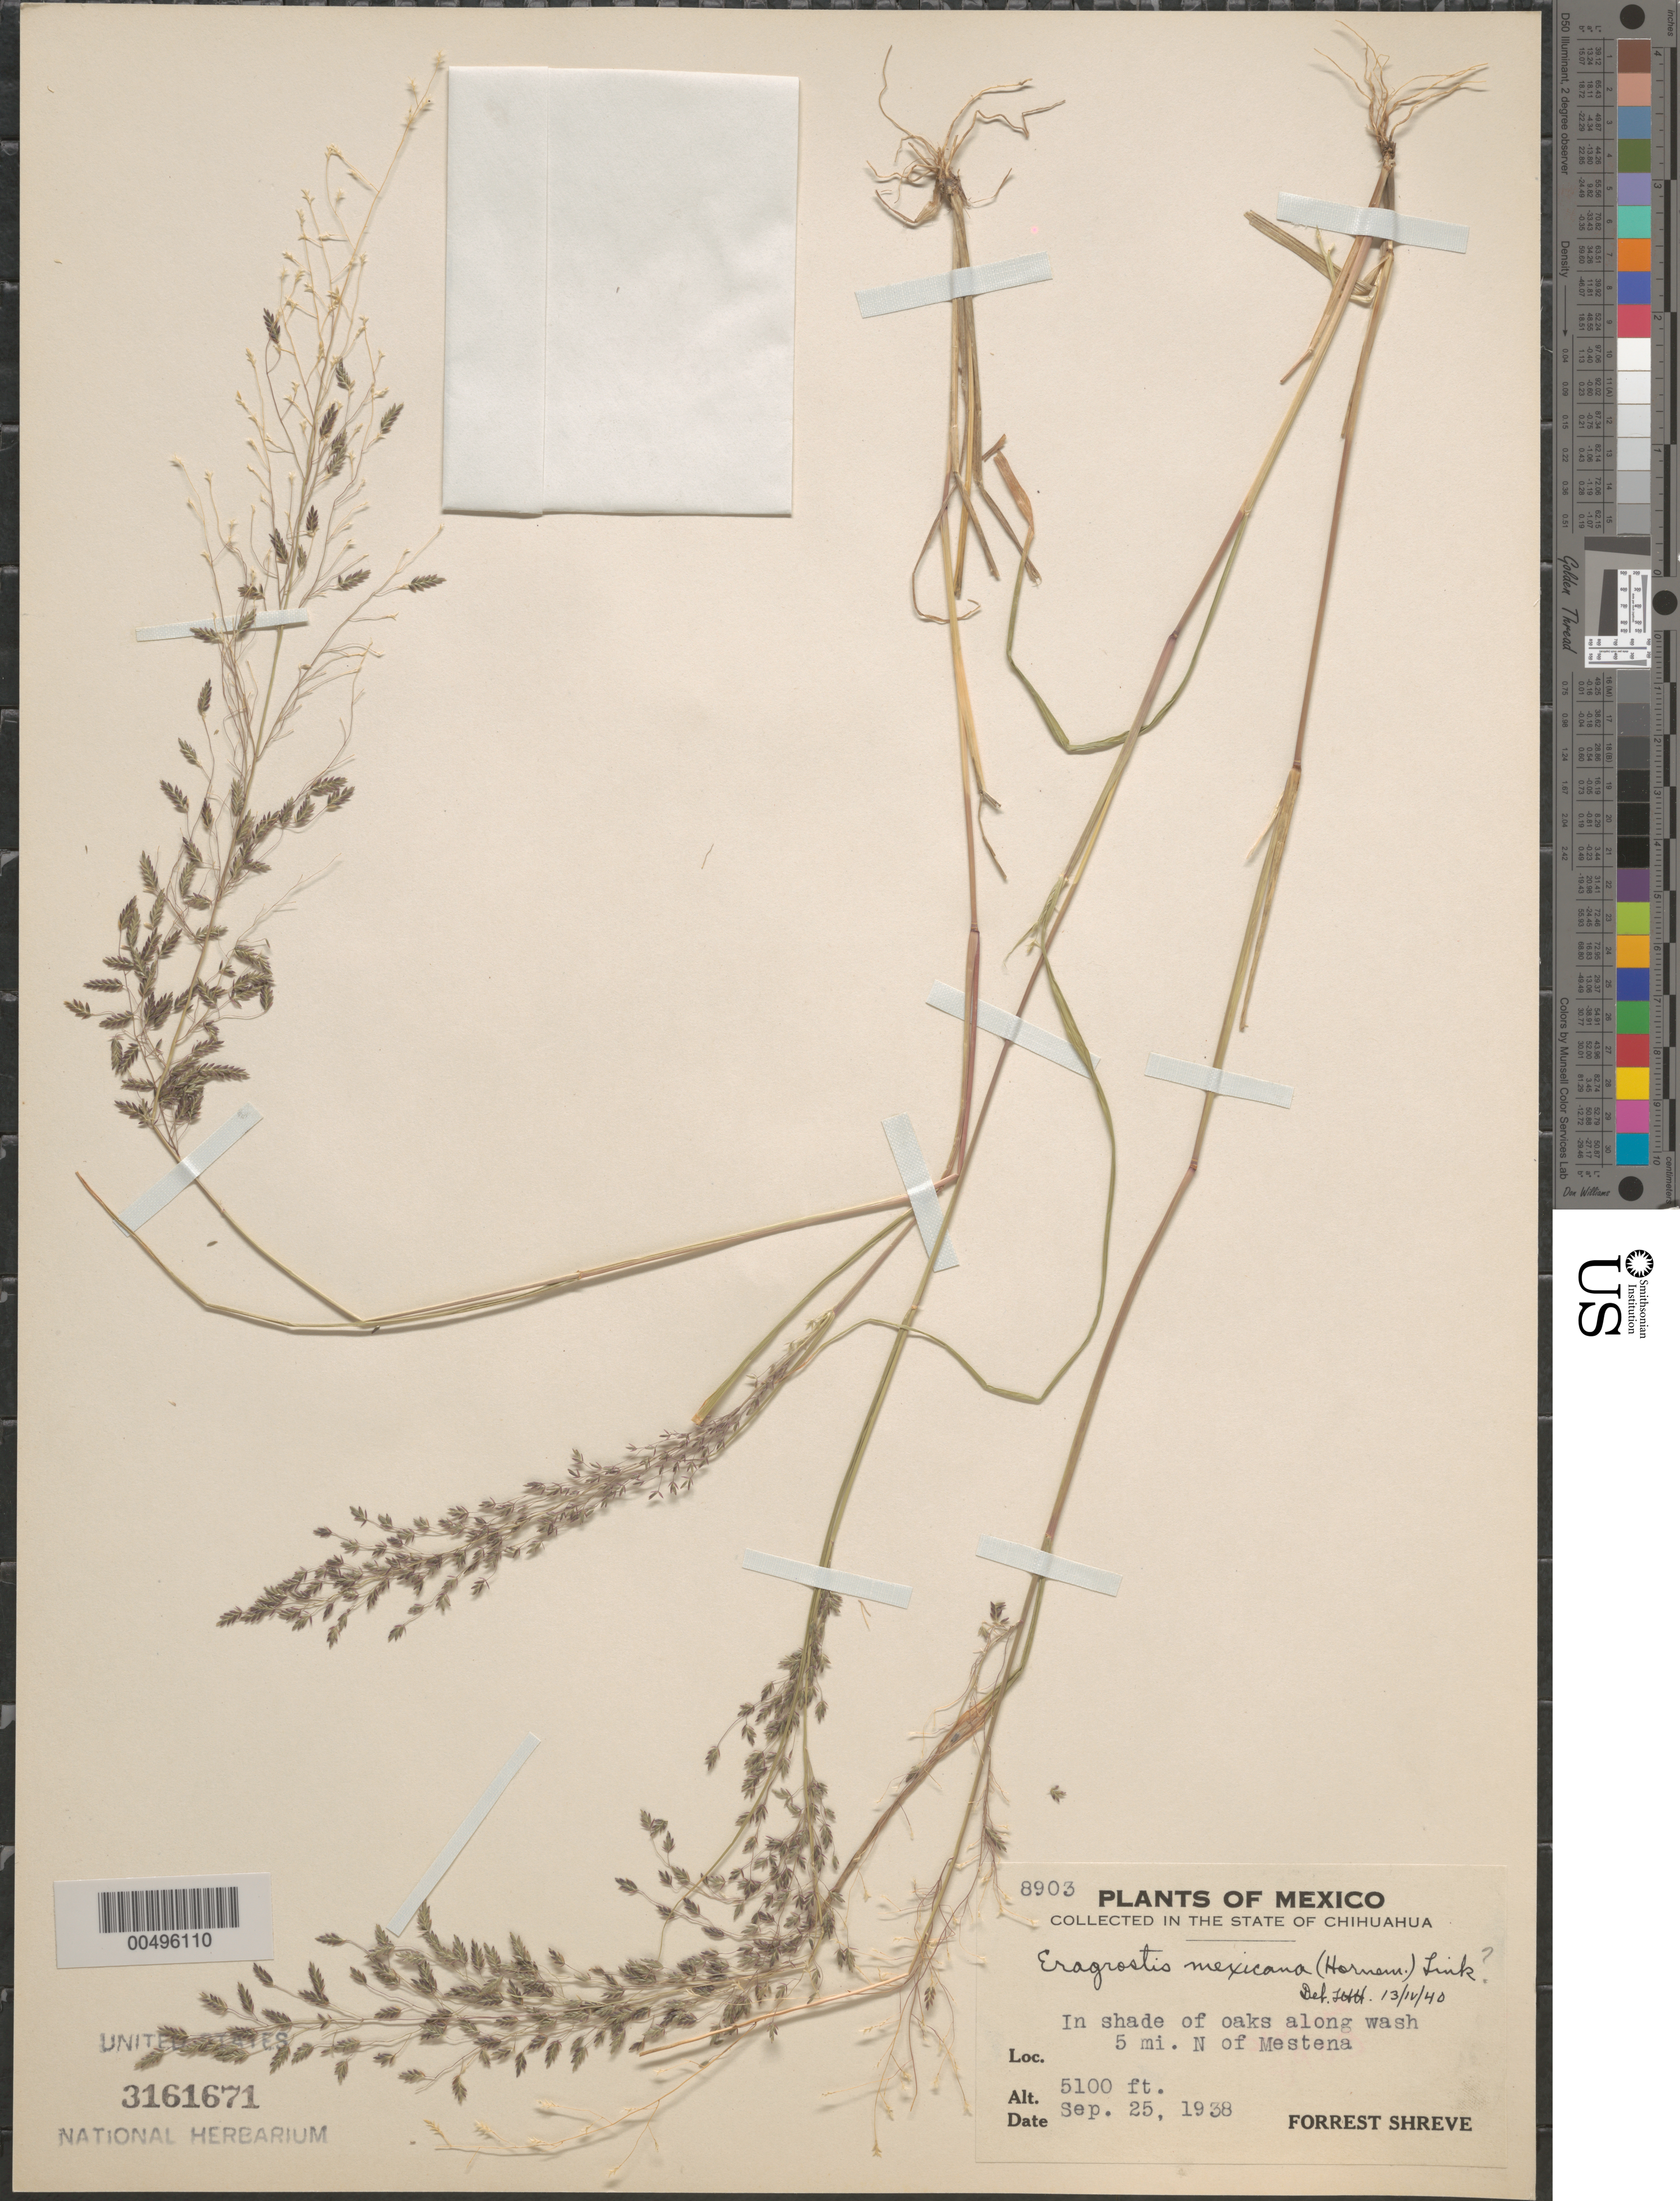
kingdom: Plantae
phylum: Tracheophyta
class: Liliopsida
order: Poales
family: Poaceae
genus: Eragrostis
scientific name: Eragrostis mexicana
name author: (Hornem.) Link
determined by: Harvey, L. H.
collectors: F. Shreve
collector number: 8903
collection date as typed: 25 Sep 1938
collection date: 1938-09-25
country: Mexico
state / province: Chihuahua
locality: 5 mi N of Mestena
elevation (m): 1554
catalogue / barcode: US 3161671